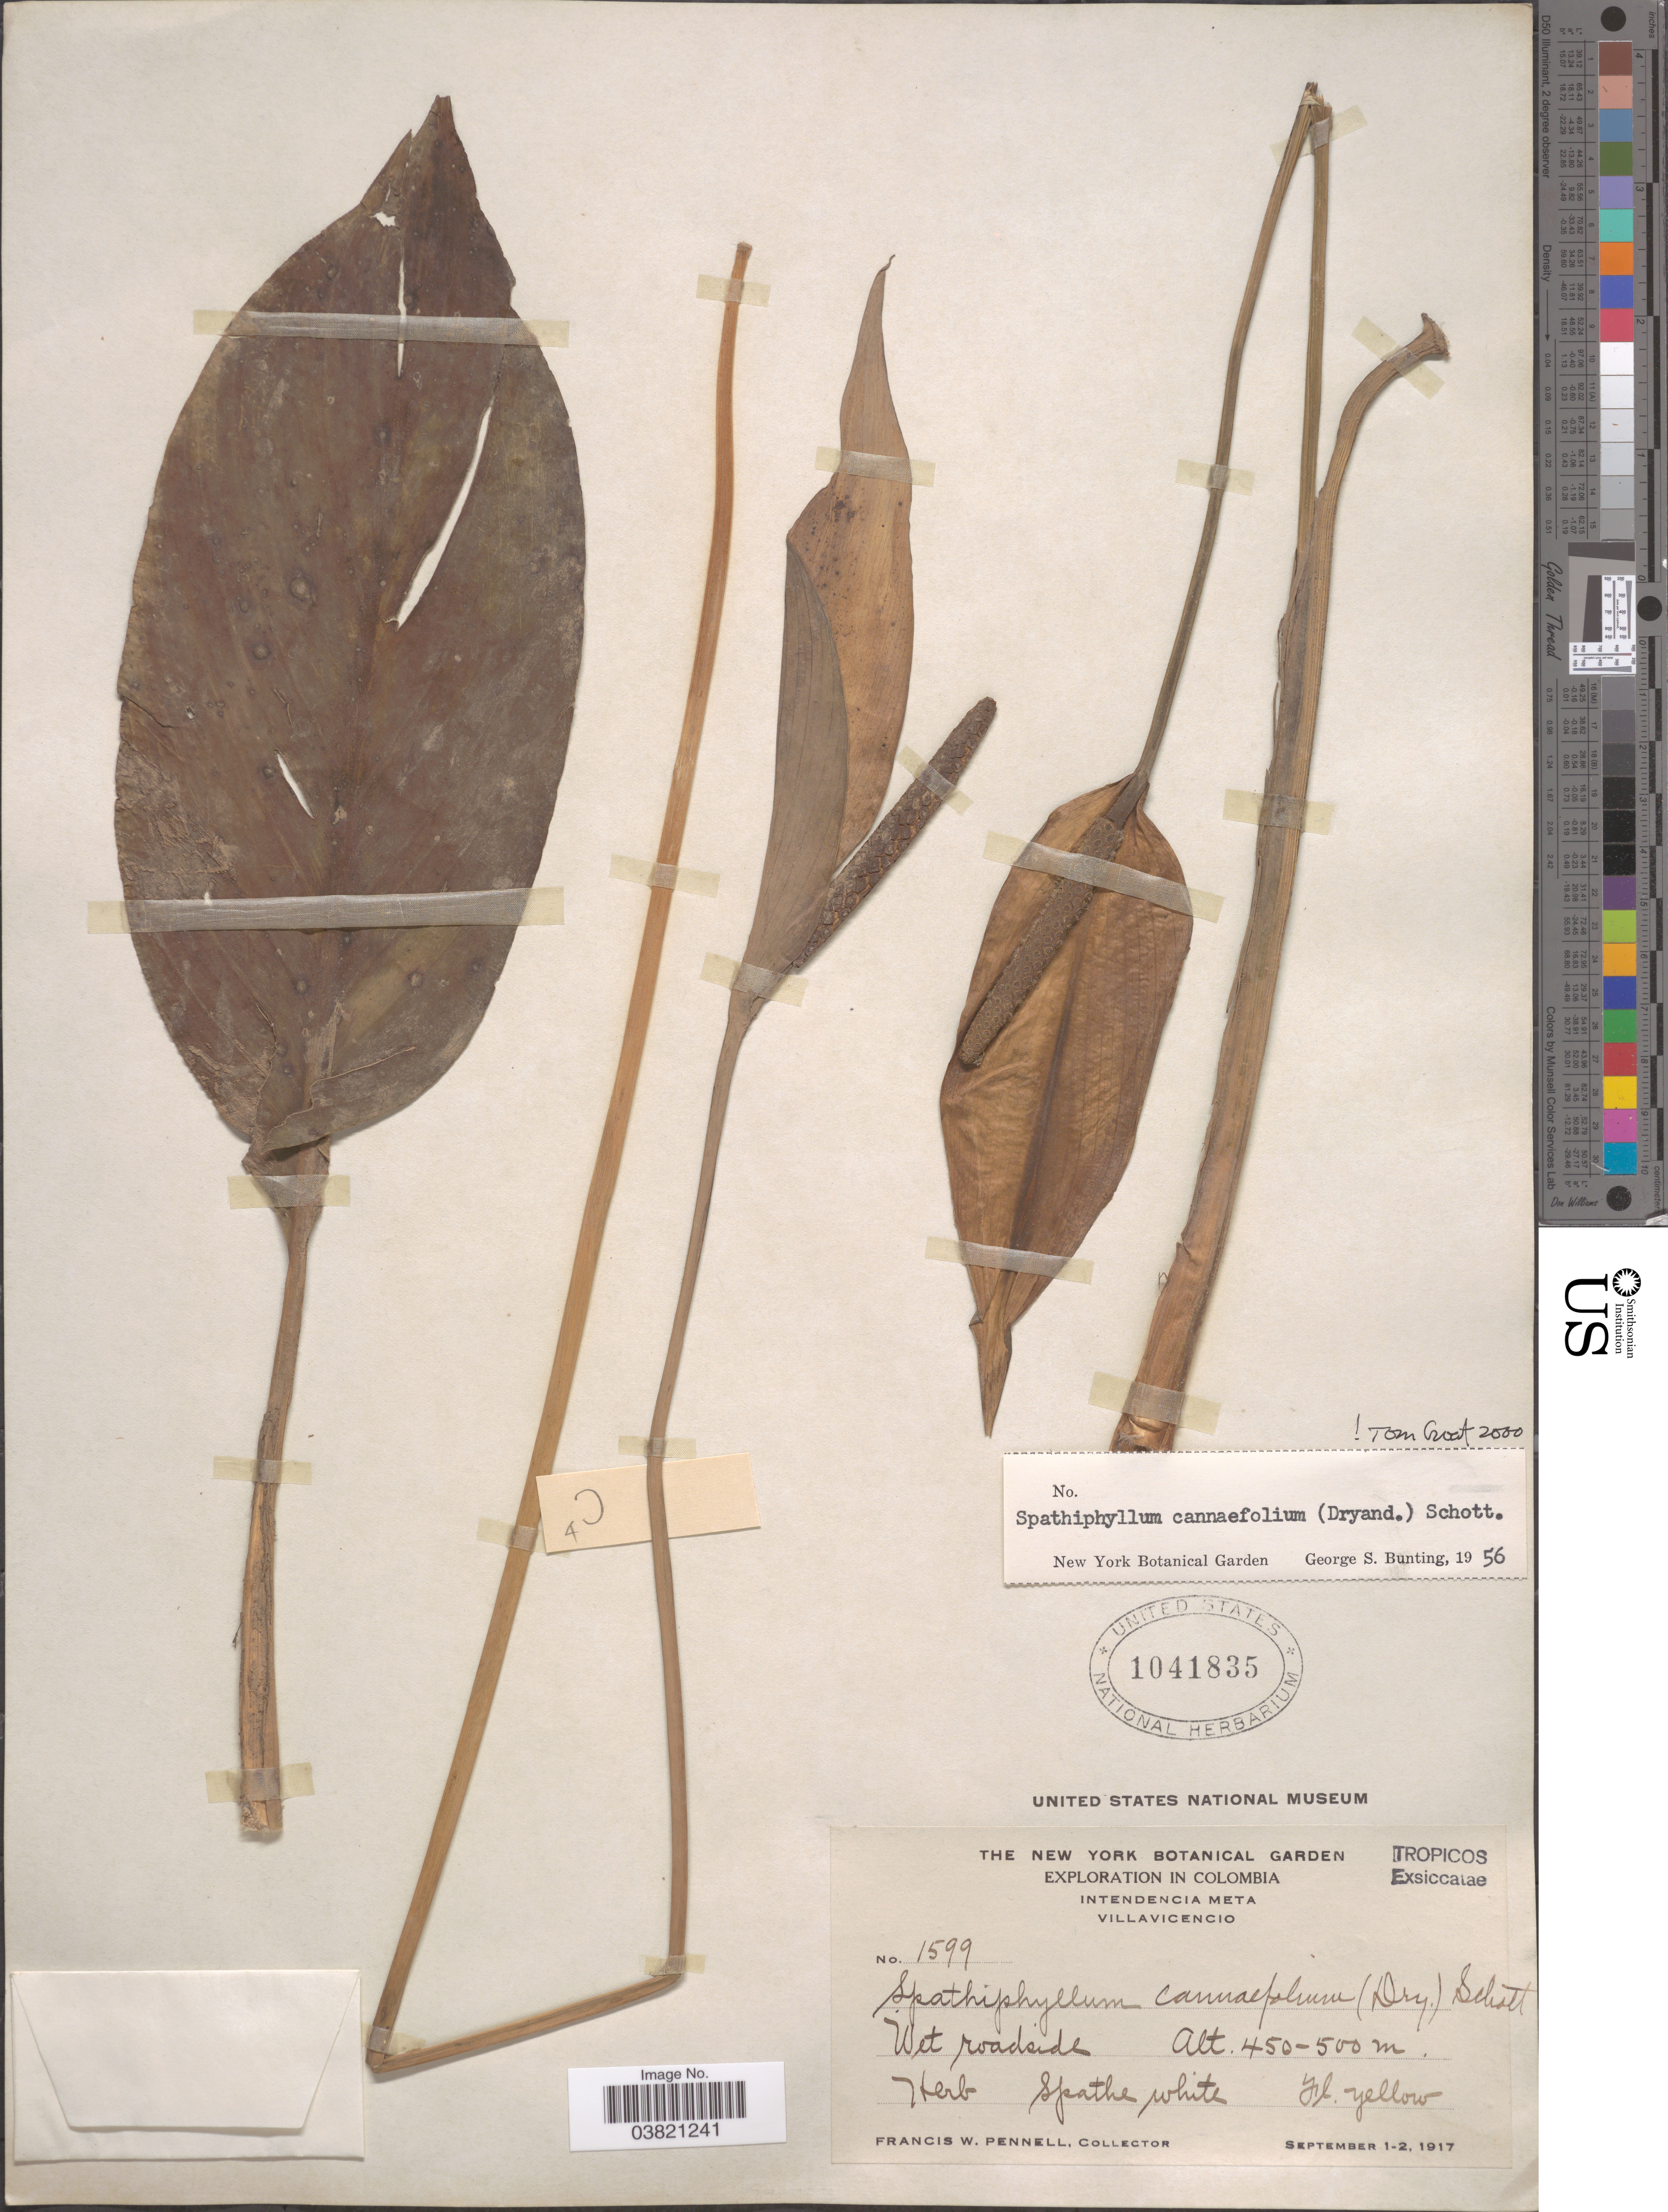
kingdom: Plantae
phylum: Tracheophyta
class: Liliopsida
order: Alismatales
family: Araceae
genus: Spathiphyllum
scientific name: Spathiphyllum cannifolium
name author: (Dryand. ex Sims) Schott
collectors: F. W. Pennell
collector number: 1599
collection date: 1917-09-01/1917-09-02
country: Colombia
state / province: Meta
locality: Intendencia Meta. Villavicencio. Wet roadside.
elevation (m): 450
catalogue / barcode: US 1041835